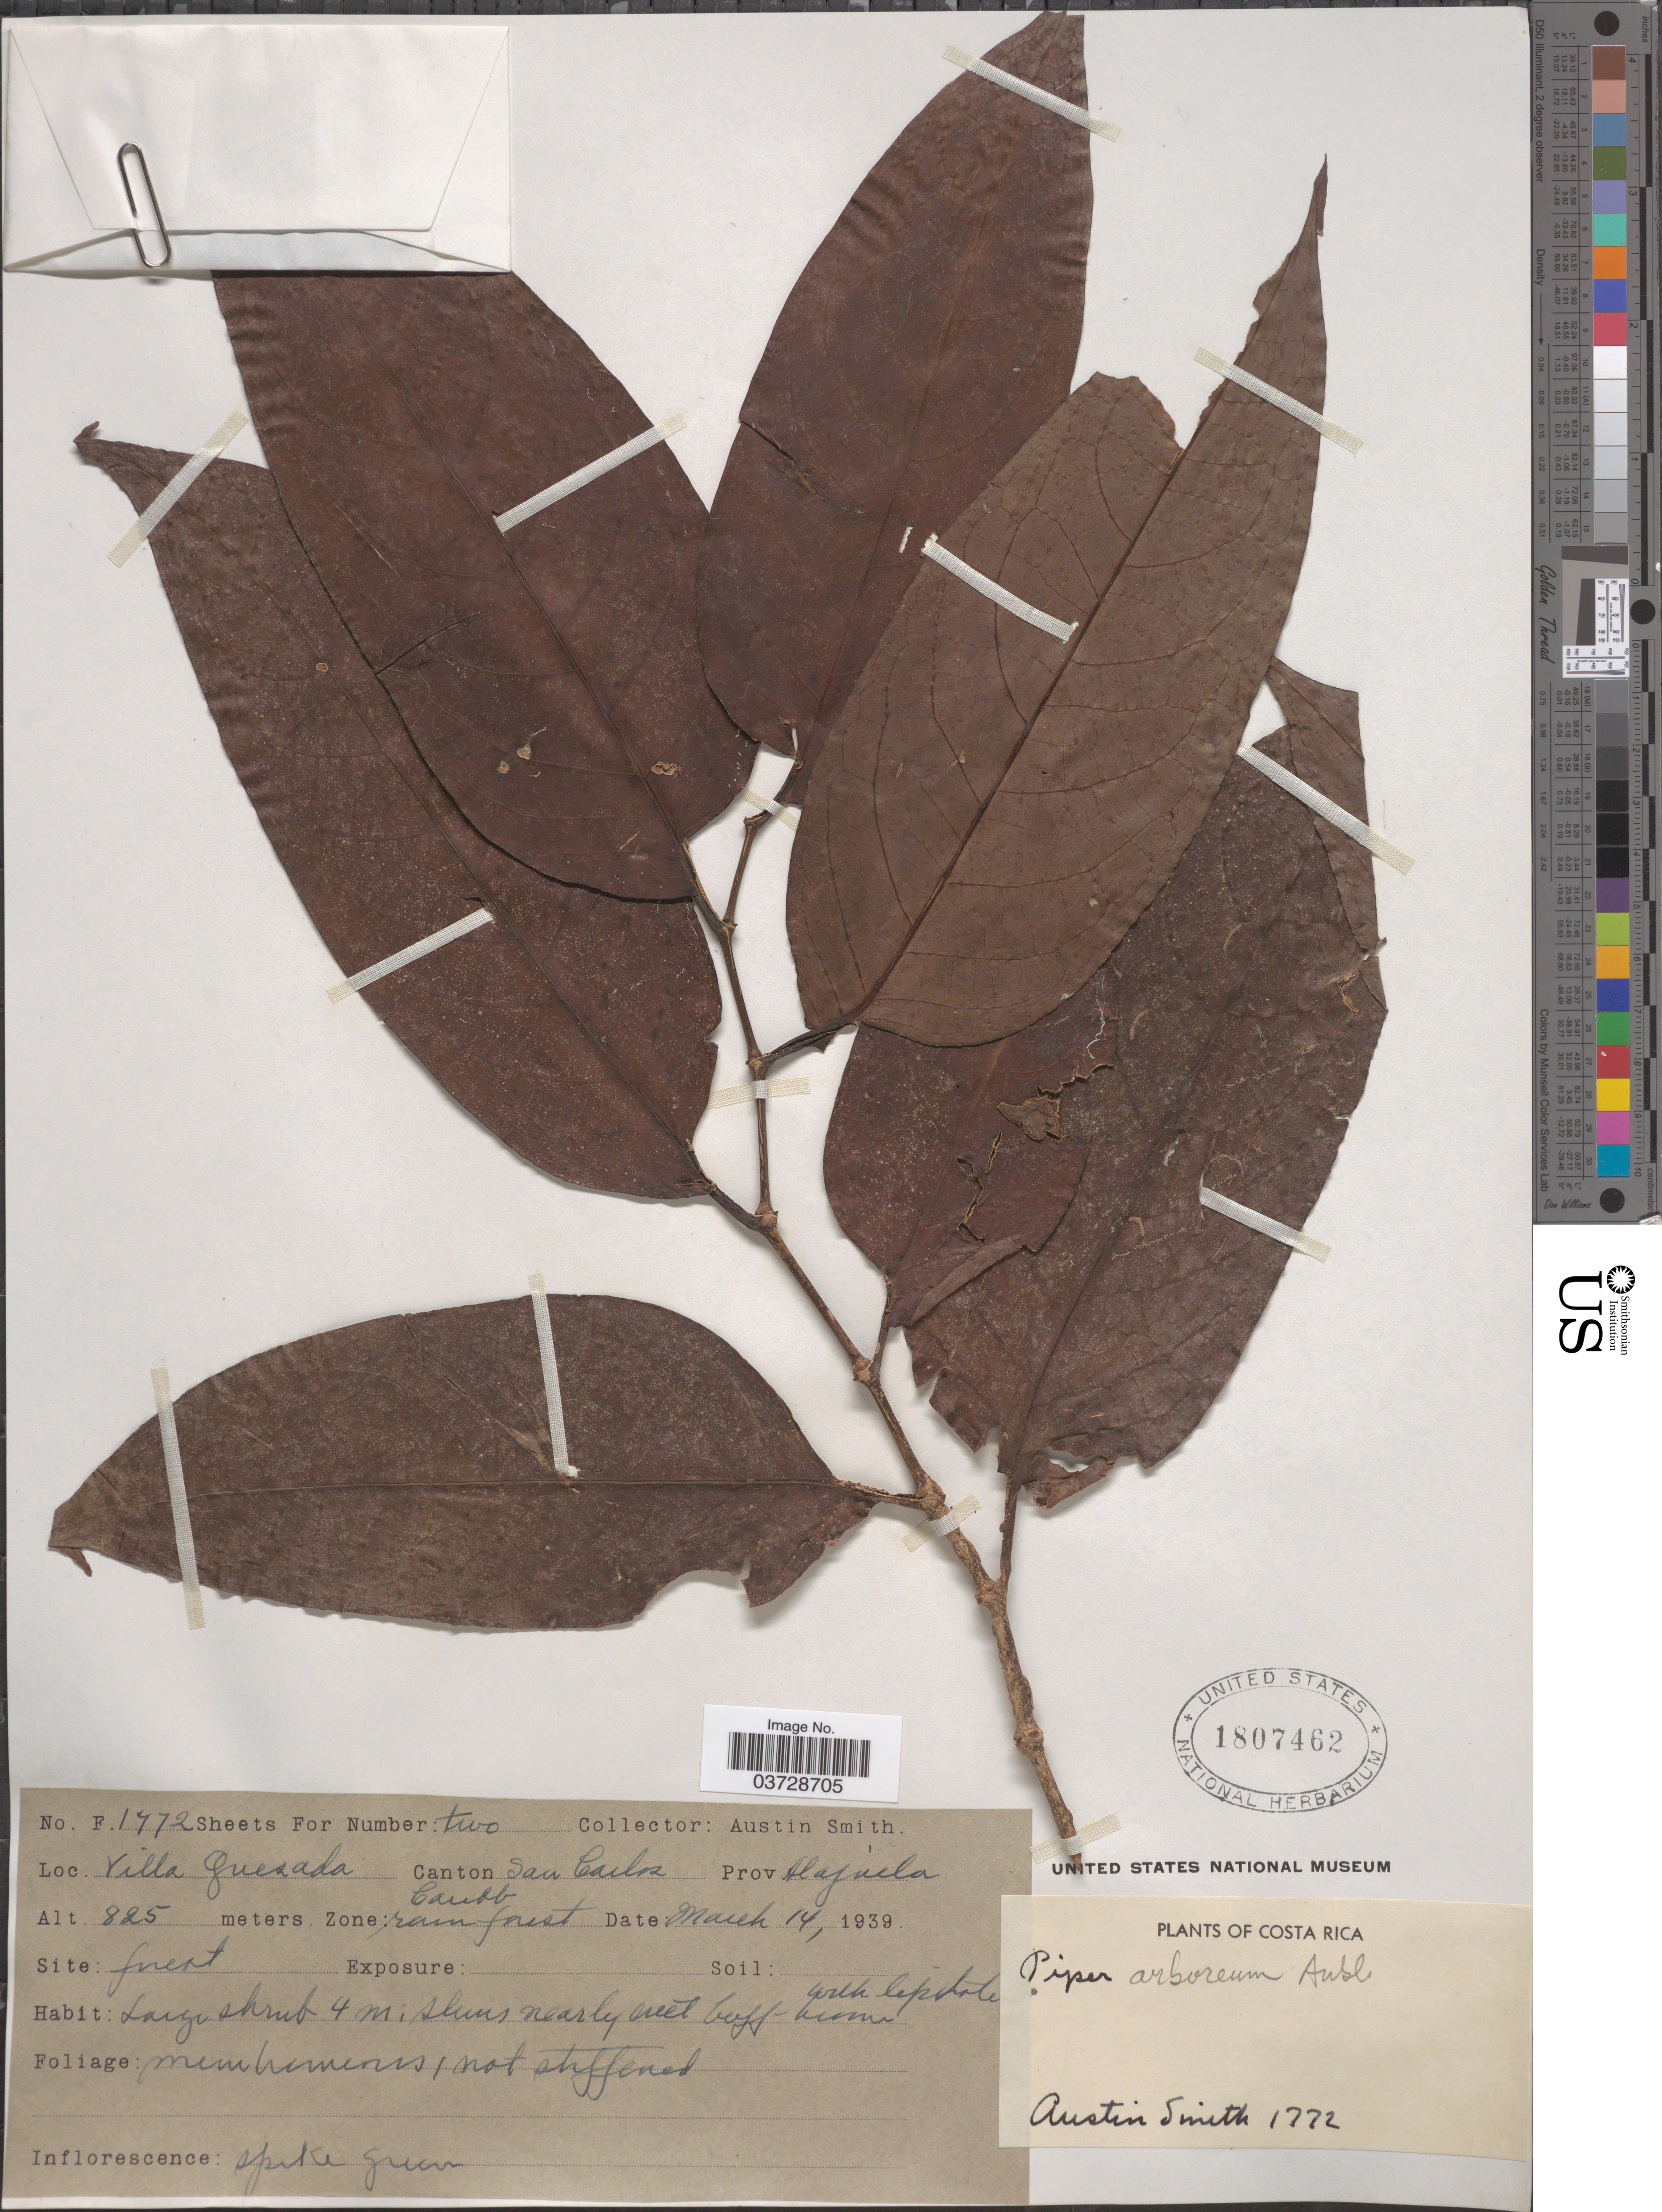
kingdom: Plantae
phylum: Tracheophyta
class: Magnoliopsida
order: Piperales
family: Piperaceae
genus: Piper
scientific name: Piper arboreum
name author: Aubl.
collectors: Aust P. Smith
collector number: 1772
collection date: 1939-03-14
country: Costa Rica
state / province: Alajuela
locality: Villa Quesada. Canton San Carlos.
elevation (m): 825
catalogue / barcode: US 1807462